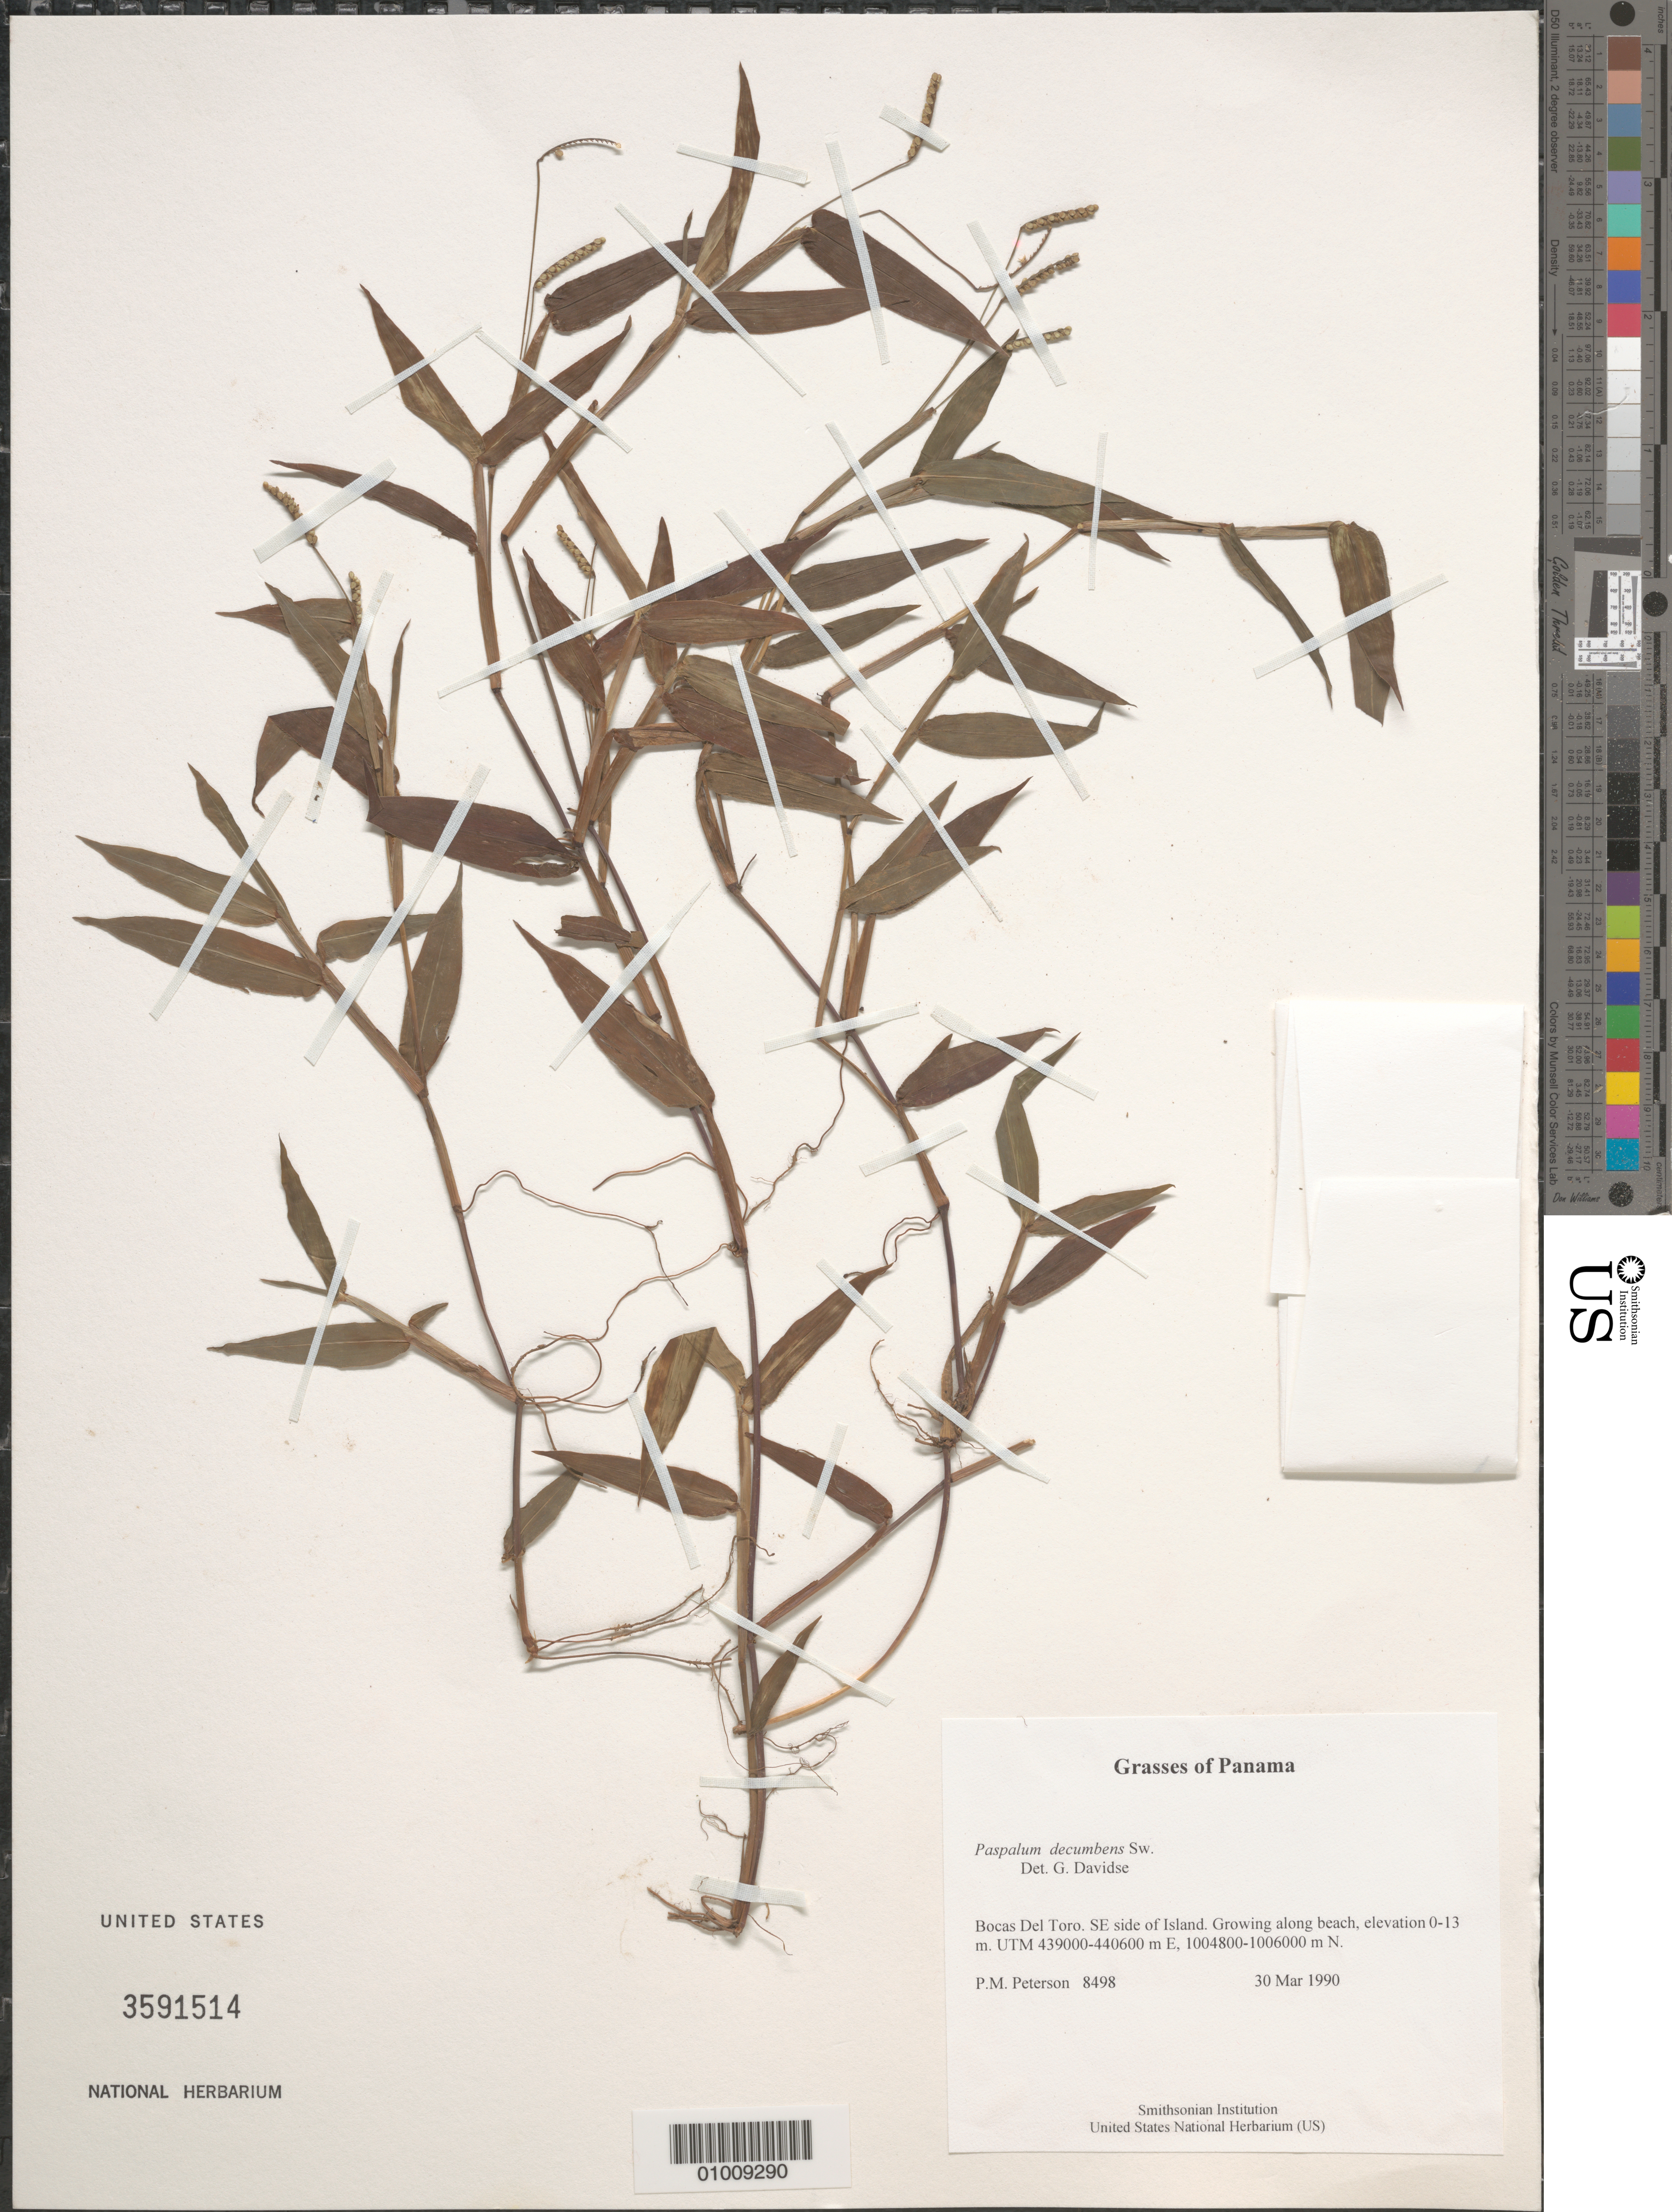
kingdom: Plantae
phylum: Tracheophyta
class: Liliopsida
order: Poales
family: Poaceae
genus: Paspalum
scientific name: Paspalum decumbens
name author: Sw.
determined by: Davidse, Gerrit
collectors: P. M. Peterson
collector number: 08498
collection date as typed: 30 Mar 1990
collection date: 1990-03-30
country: Panama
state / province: Bocas del Toro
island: Escudo de Veraguas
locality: SE side of Island.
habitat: Growing along beach, UTM 439000-440600 m E, 1004800-1006000 m N.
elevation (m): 0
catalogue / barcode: US 3591514